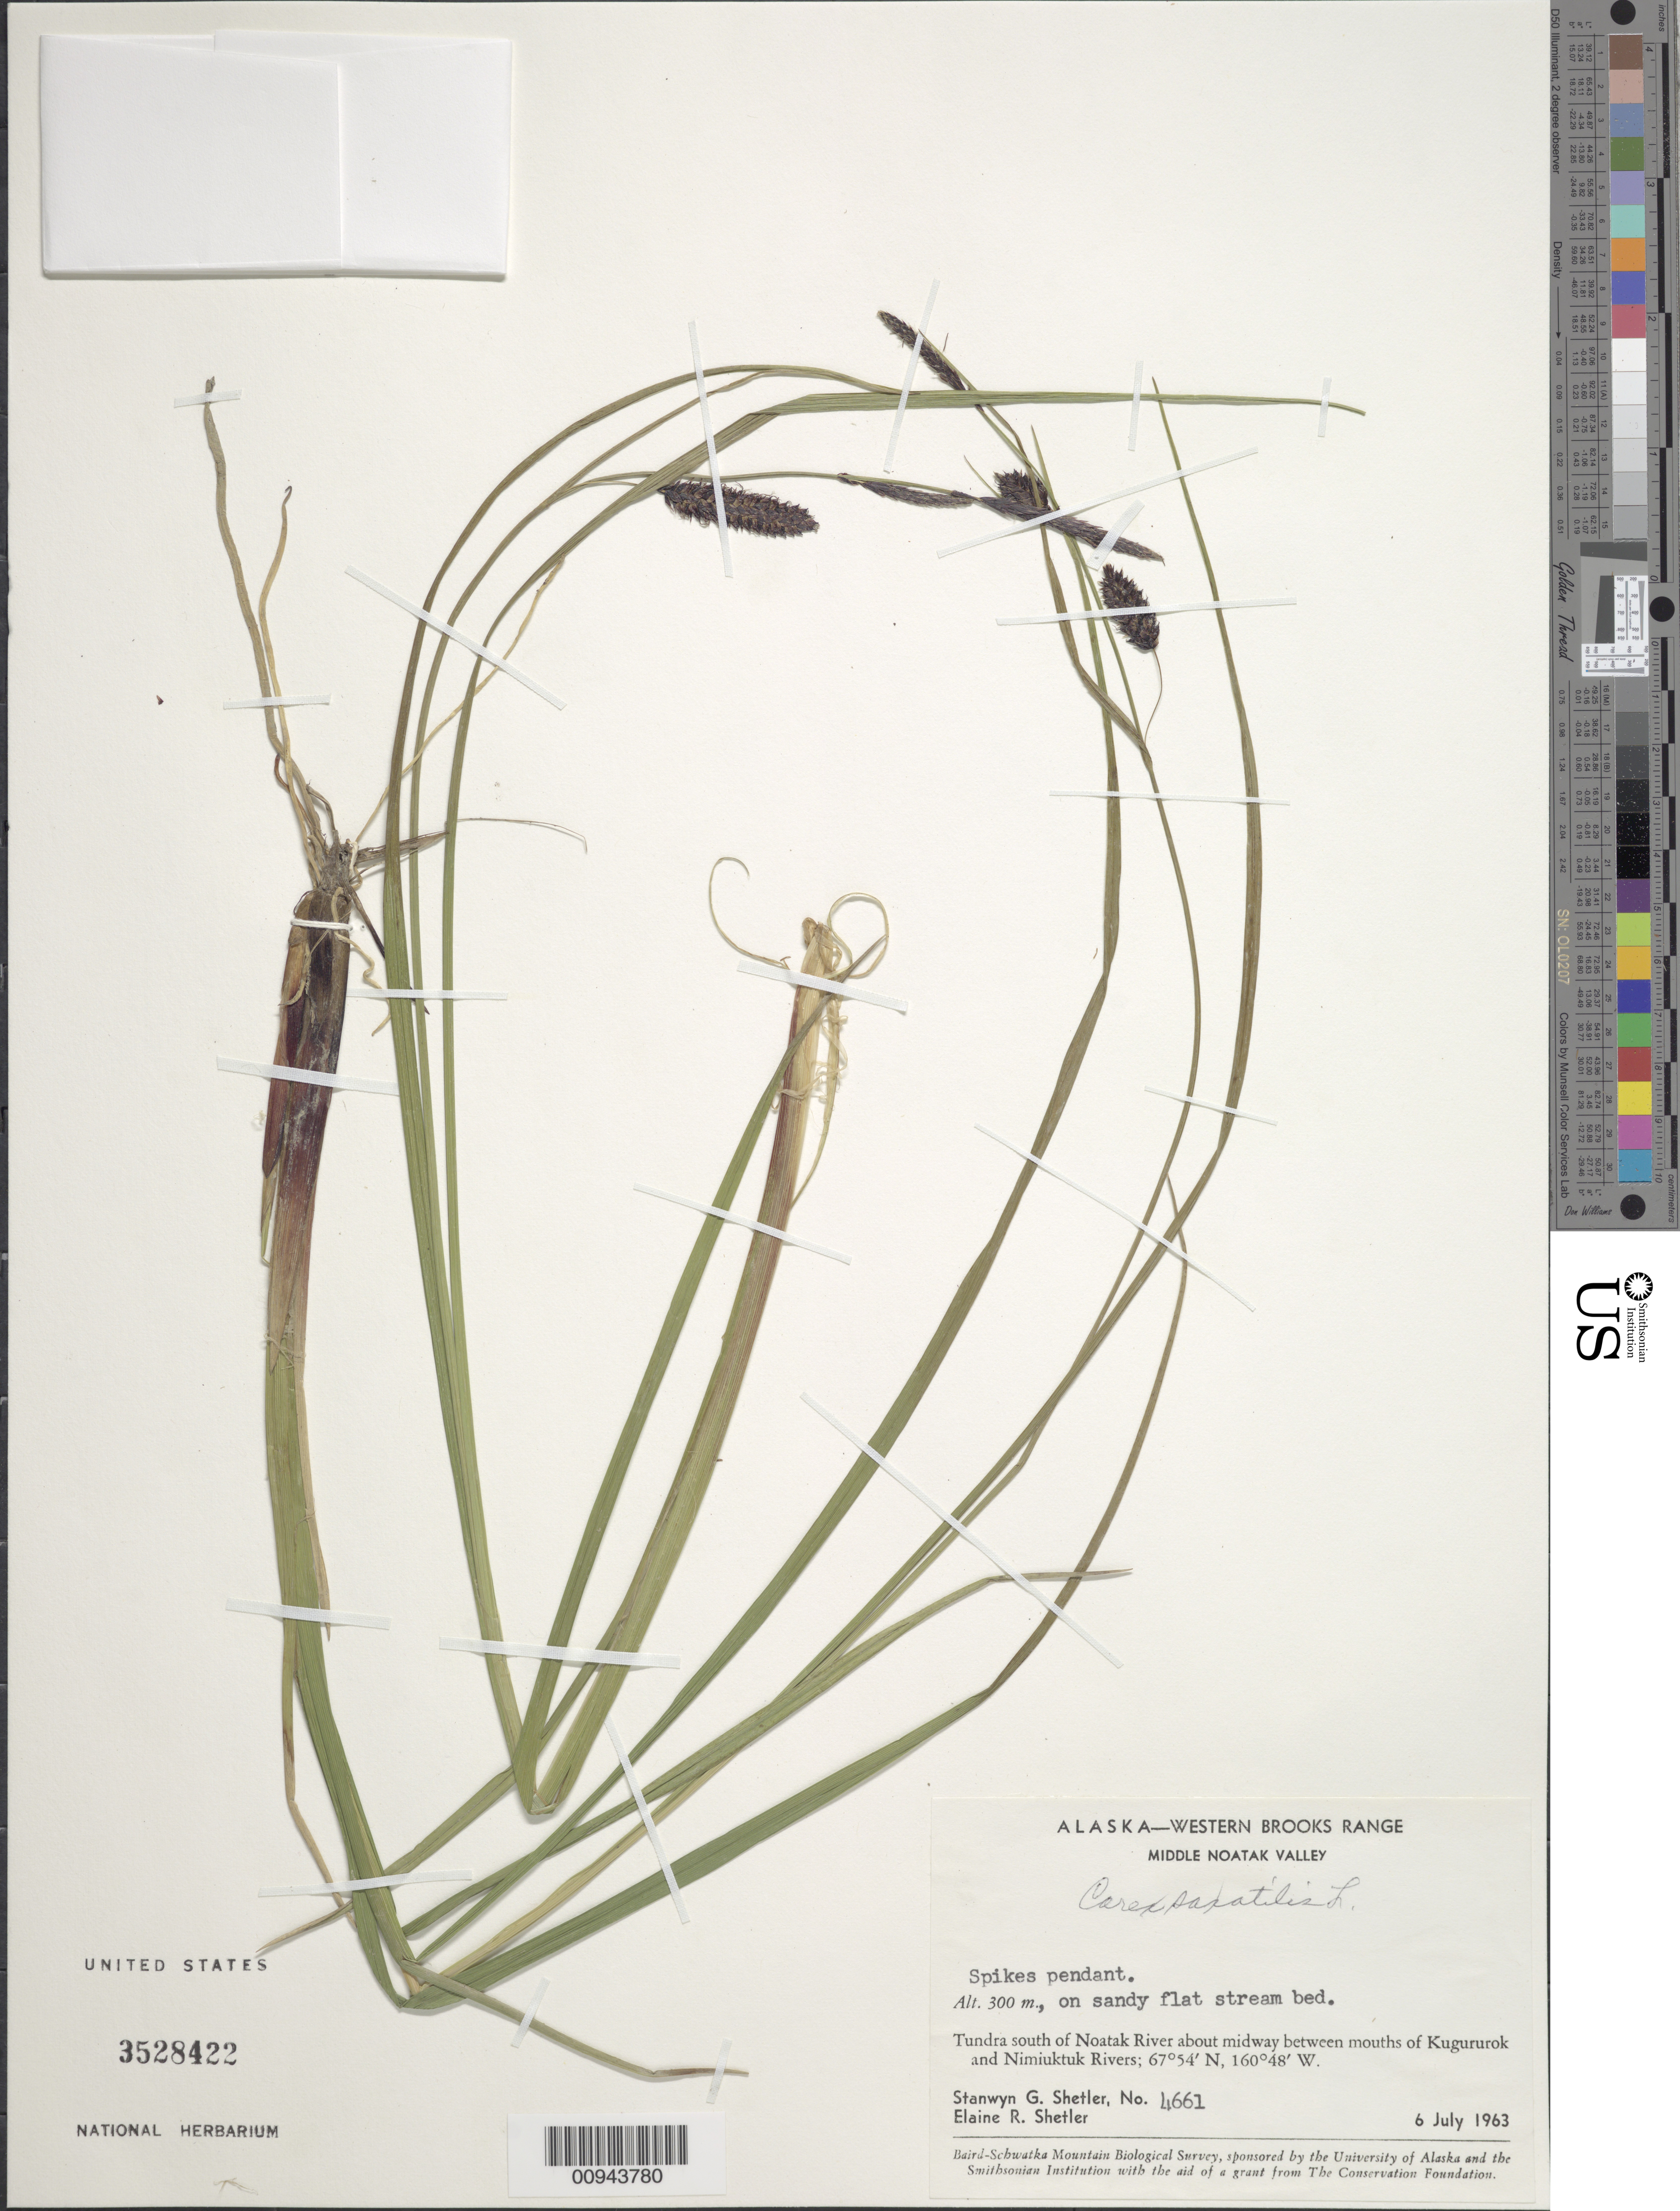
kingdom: Plantae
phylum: Tracheophyta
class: Liliopsida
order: Poales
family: Cyperaceae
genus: Carex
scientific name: Carex saxatilis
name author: L.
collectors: S. Shetler & E. R. Shetler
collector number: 4661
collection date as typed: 06 Jul 1963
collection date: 1963-07-06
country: United States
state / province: Alaska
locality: S of Noatak River about midway between mouths of Kugururok and Nimiuktuk Rivers. Western Brooks Range, Middle Noatak Valley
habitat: Tundra. On sandy flat stream bed.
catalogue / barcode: US 3528422